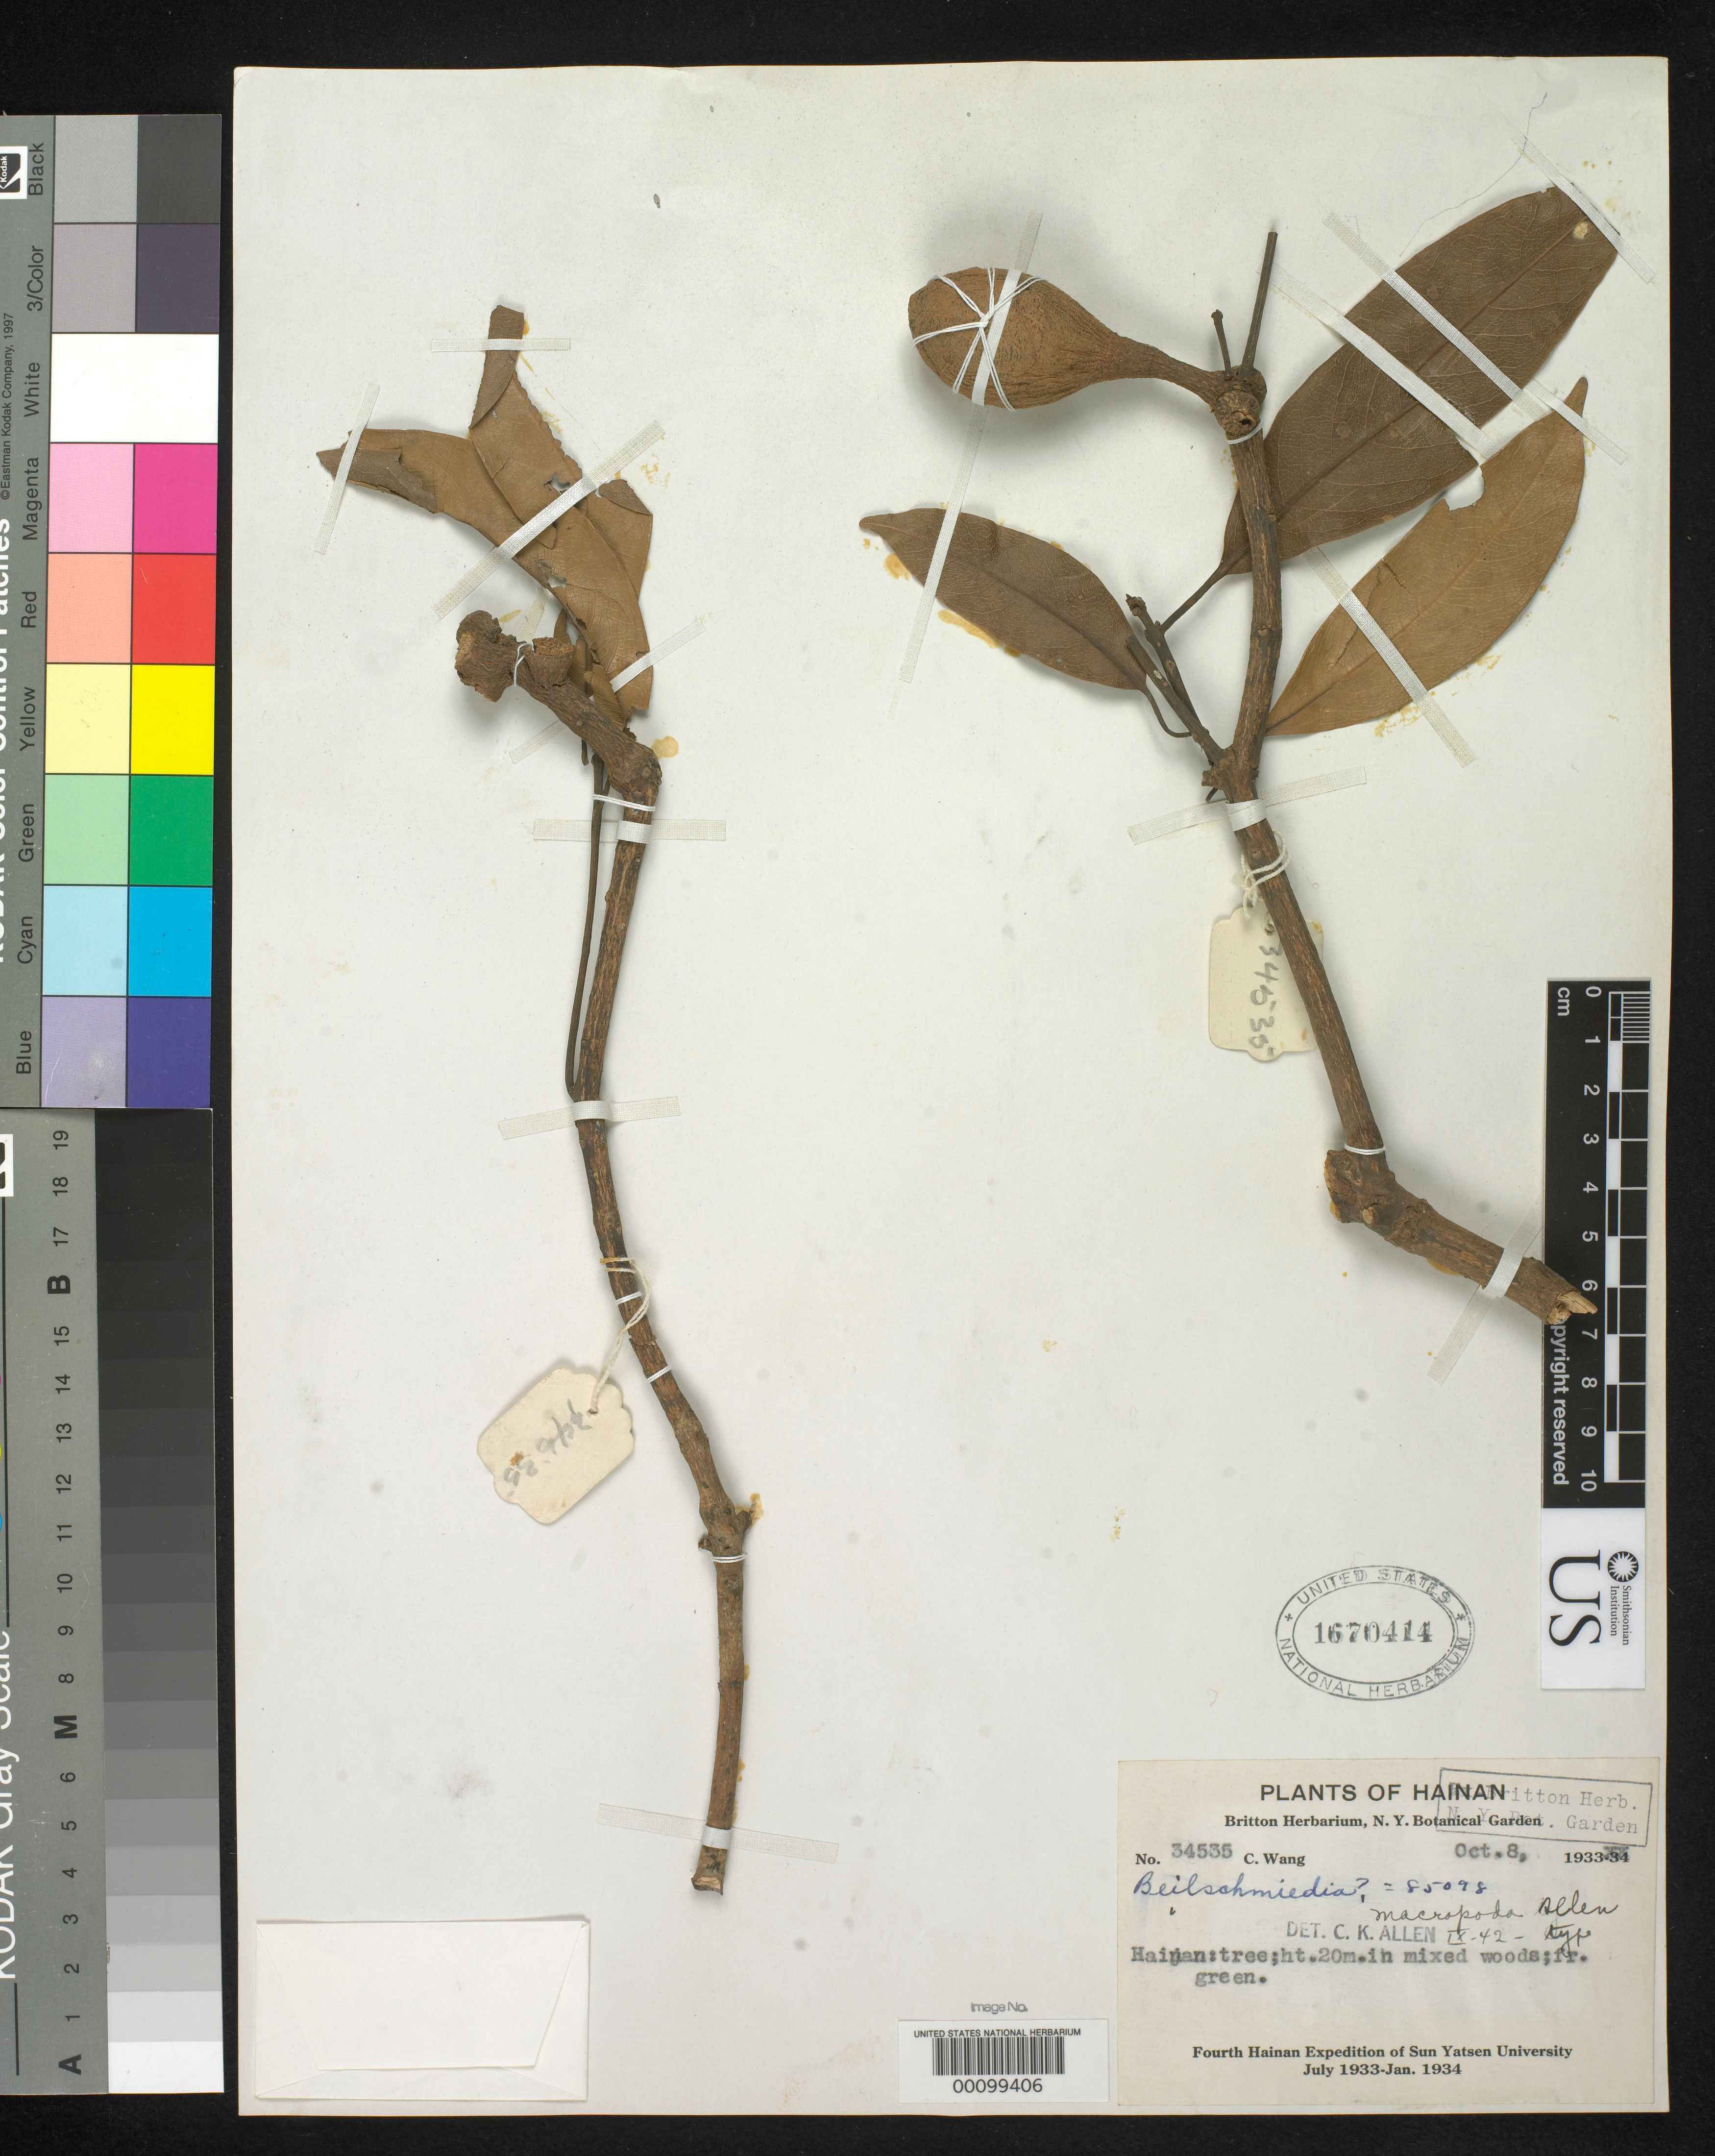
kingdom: Plantae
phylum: Tracheophyta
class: Magnoliopsida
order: Laurales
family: Lauraceae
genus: Beilschmiedia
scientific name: Beilschmiedia macropoda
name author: C.K. Allen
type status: Isotype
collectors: C. Wang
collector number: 34535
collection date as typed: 08 Oct 1933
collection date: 1933-10-08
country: China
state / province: Hainan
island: Hainan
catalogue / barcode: US 1670414